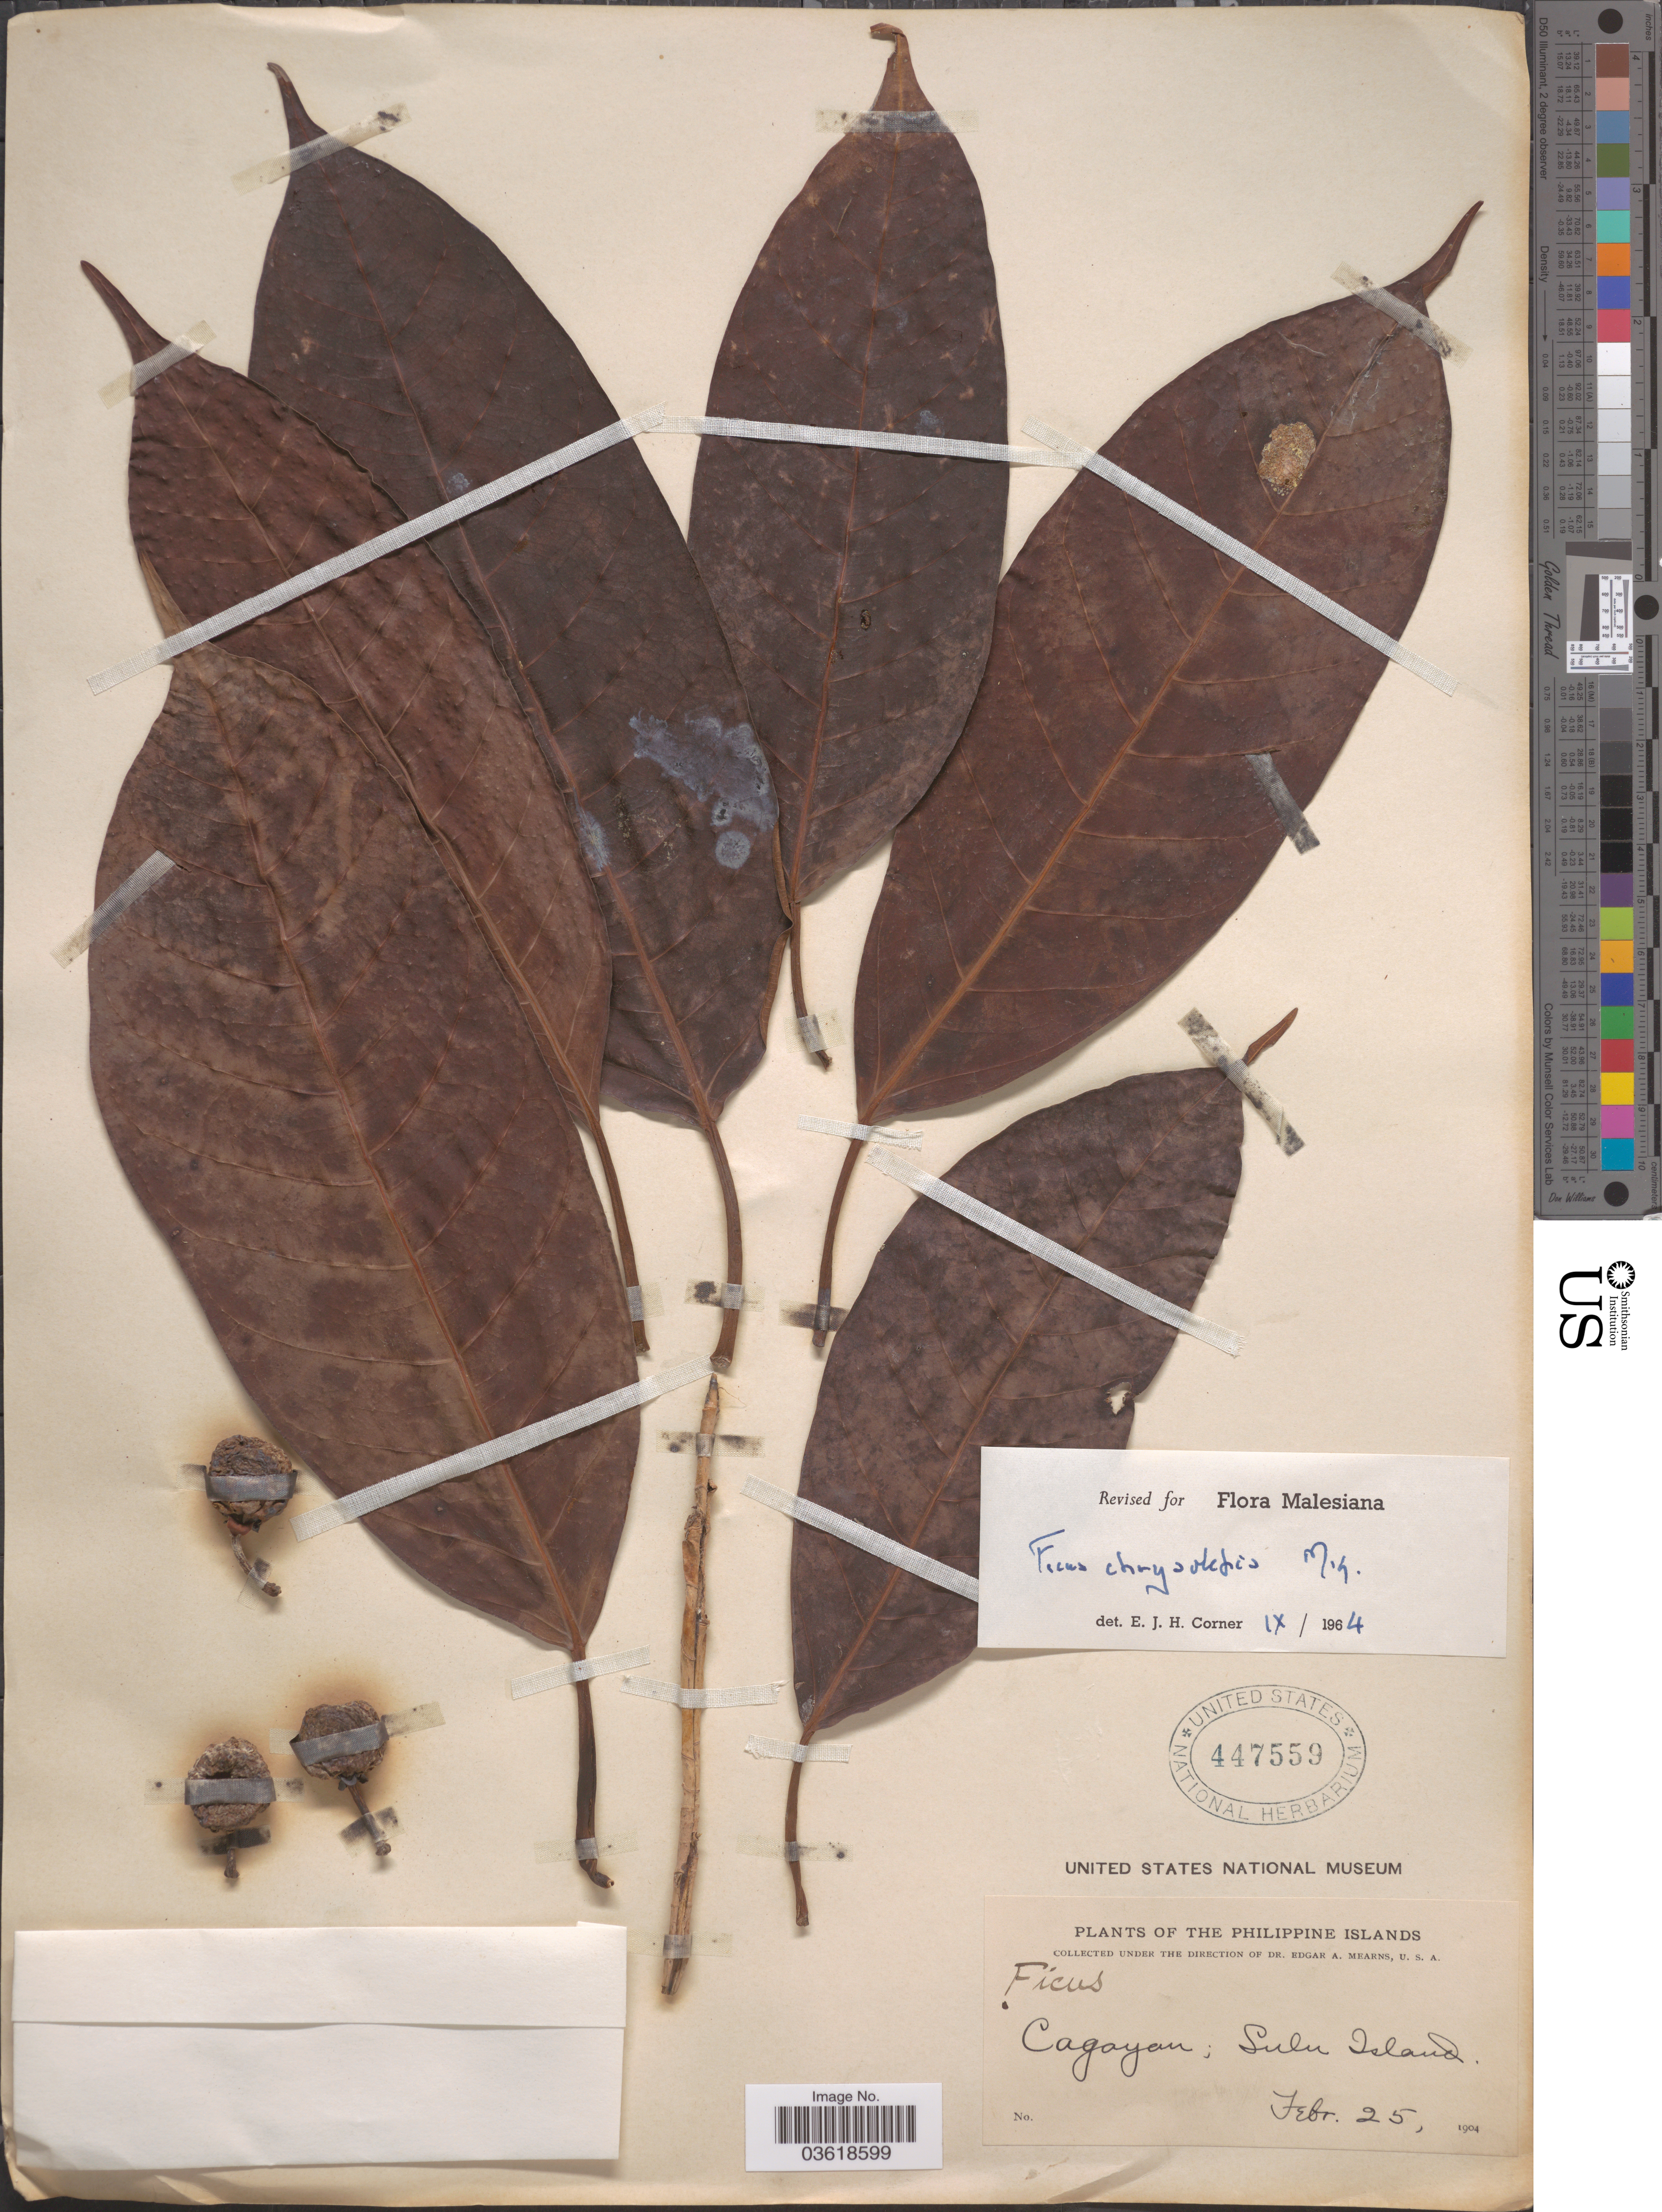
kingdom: Plantae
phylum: Tracheophyta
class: Magnoliopsida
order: Rosales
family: Moraceae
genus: Ficus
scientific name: Ficus chrysolepis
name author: Miq.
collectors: E. A. Mearns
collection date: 1904-02-25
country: Philippines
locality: The Philippine Islands. Cagayan; Sulu Island.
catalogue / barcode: US 447559